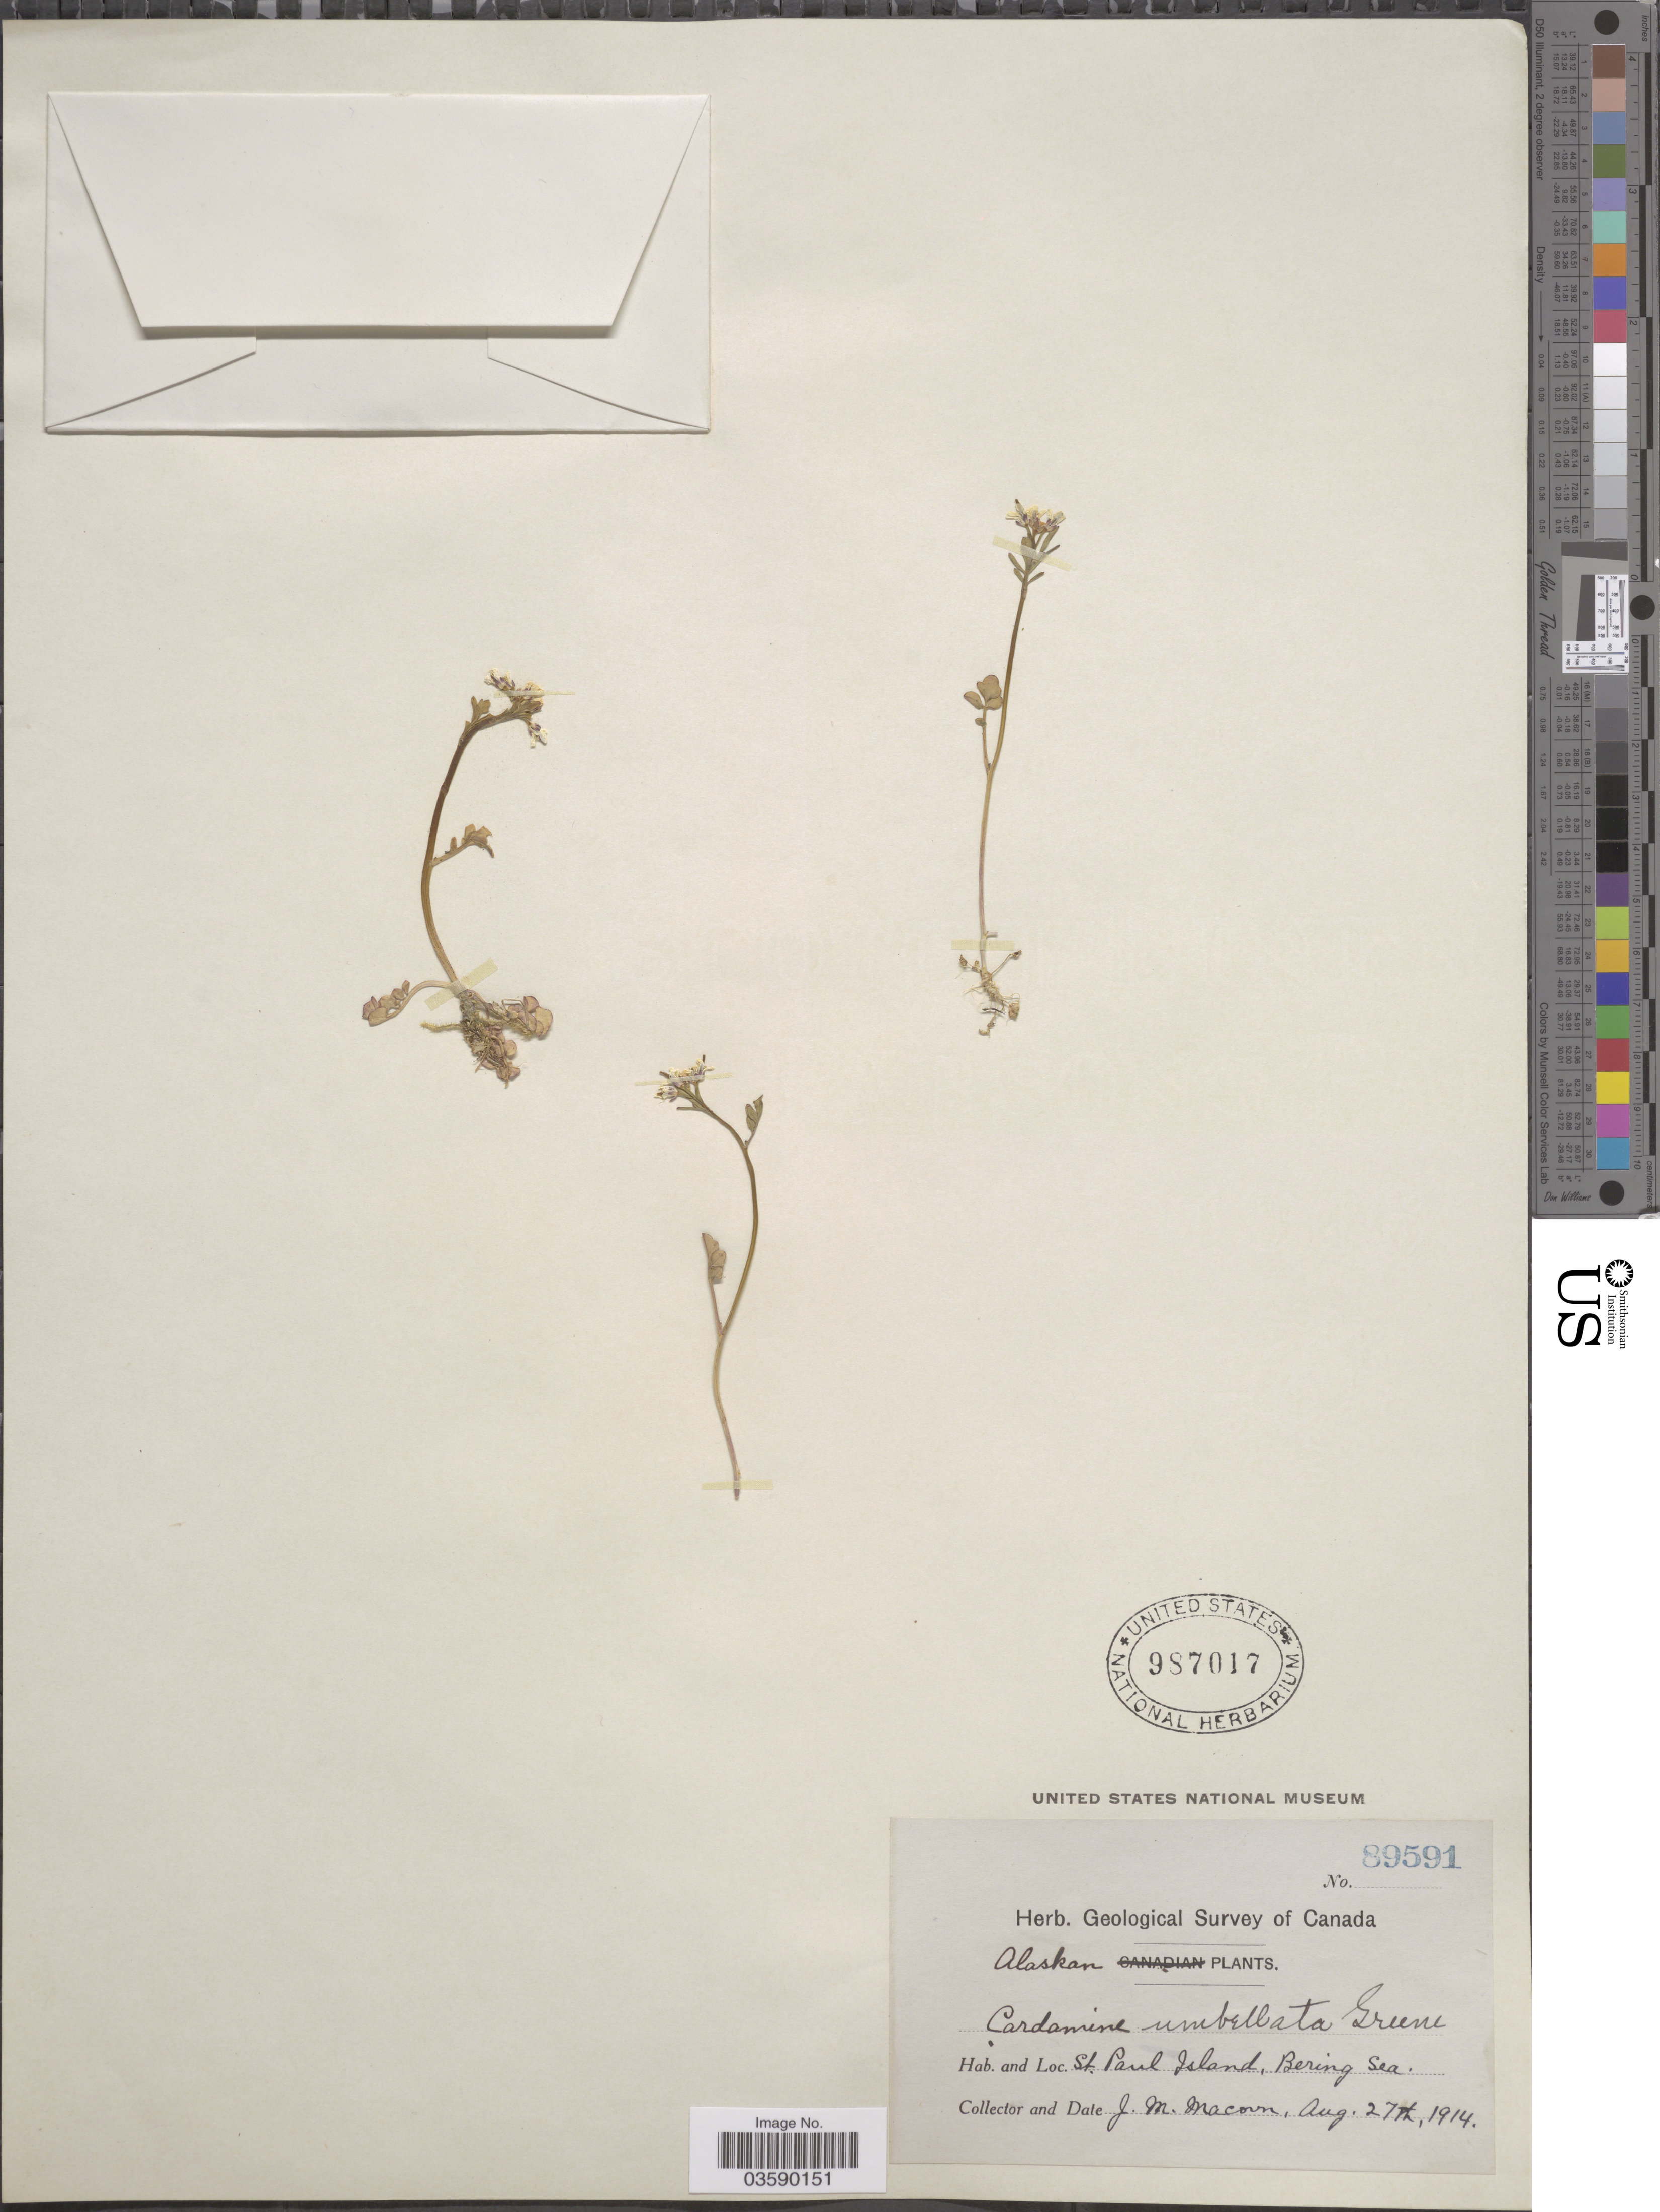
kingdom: Plantae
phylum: Tracheophyta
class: Magnoliopsida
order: Brassicales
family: Brassicaceae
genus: Cardamine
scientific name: Cardamine umbellata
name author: Greene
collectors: J. M. Macoun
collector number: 89591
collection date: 1914-08-27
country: United States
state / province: Alaska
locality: St. Paul Island, Bering Sea.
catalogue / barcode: US 987017